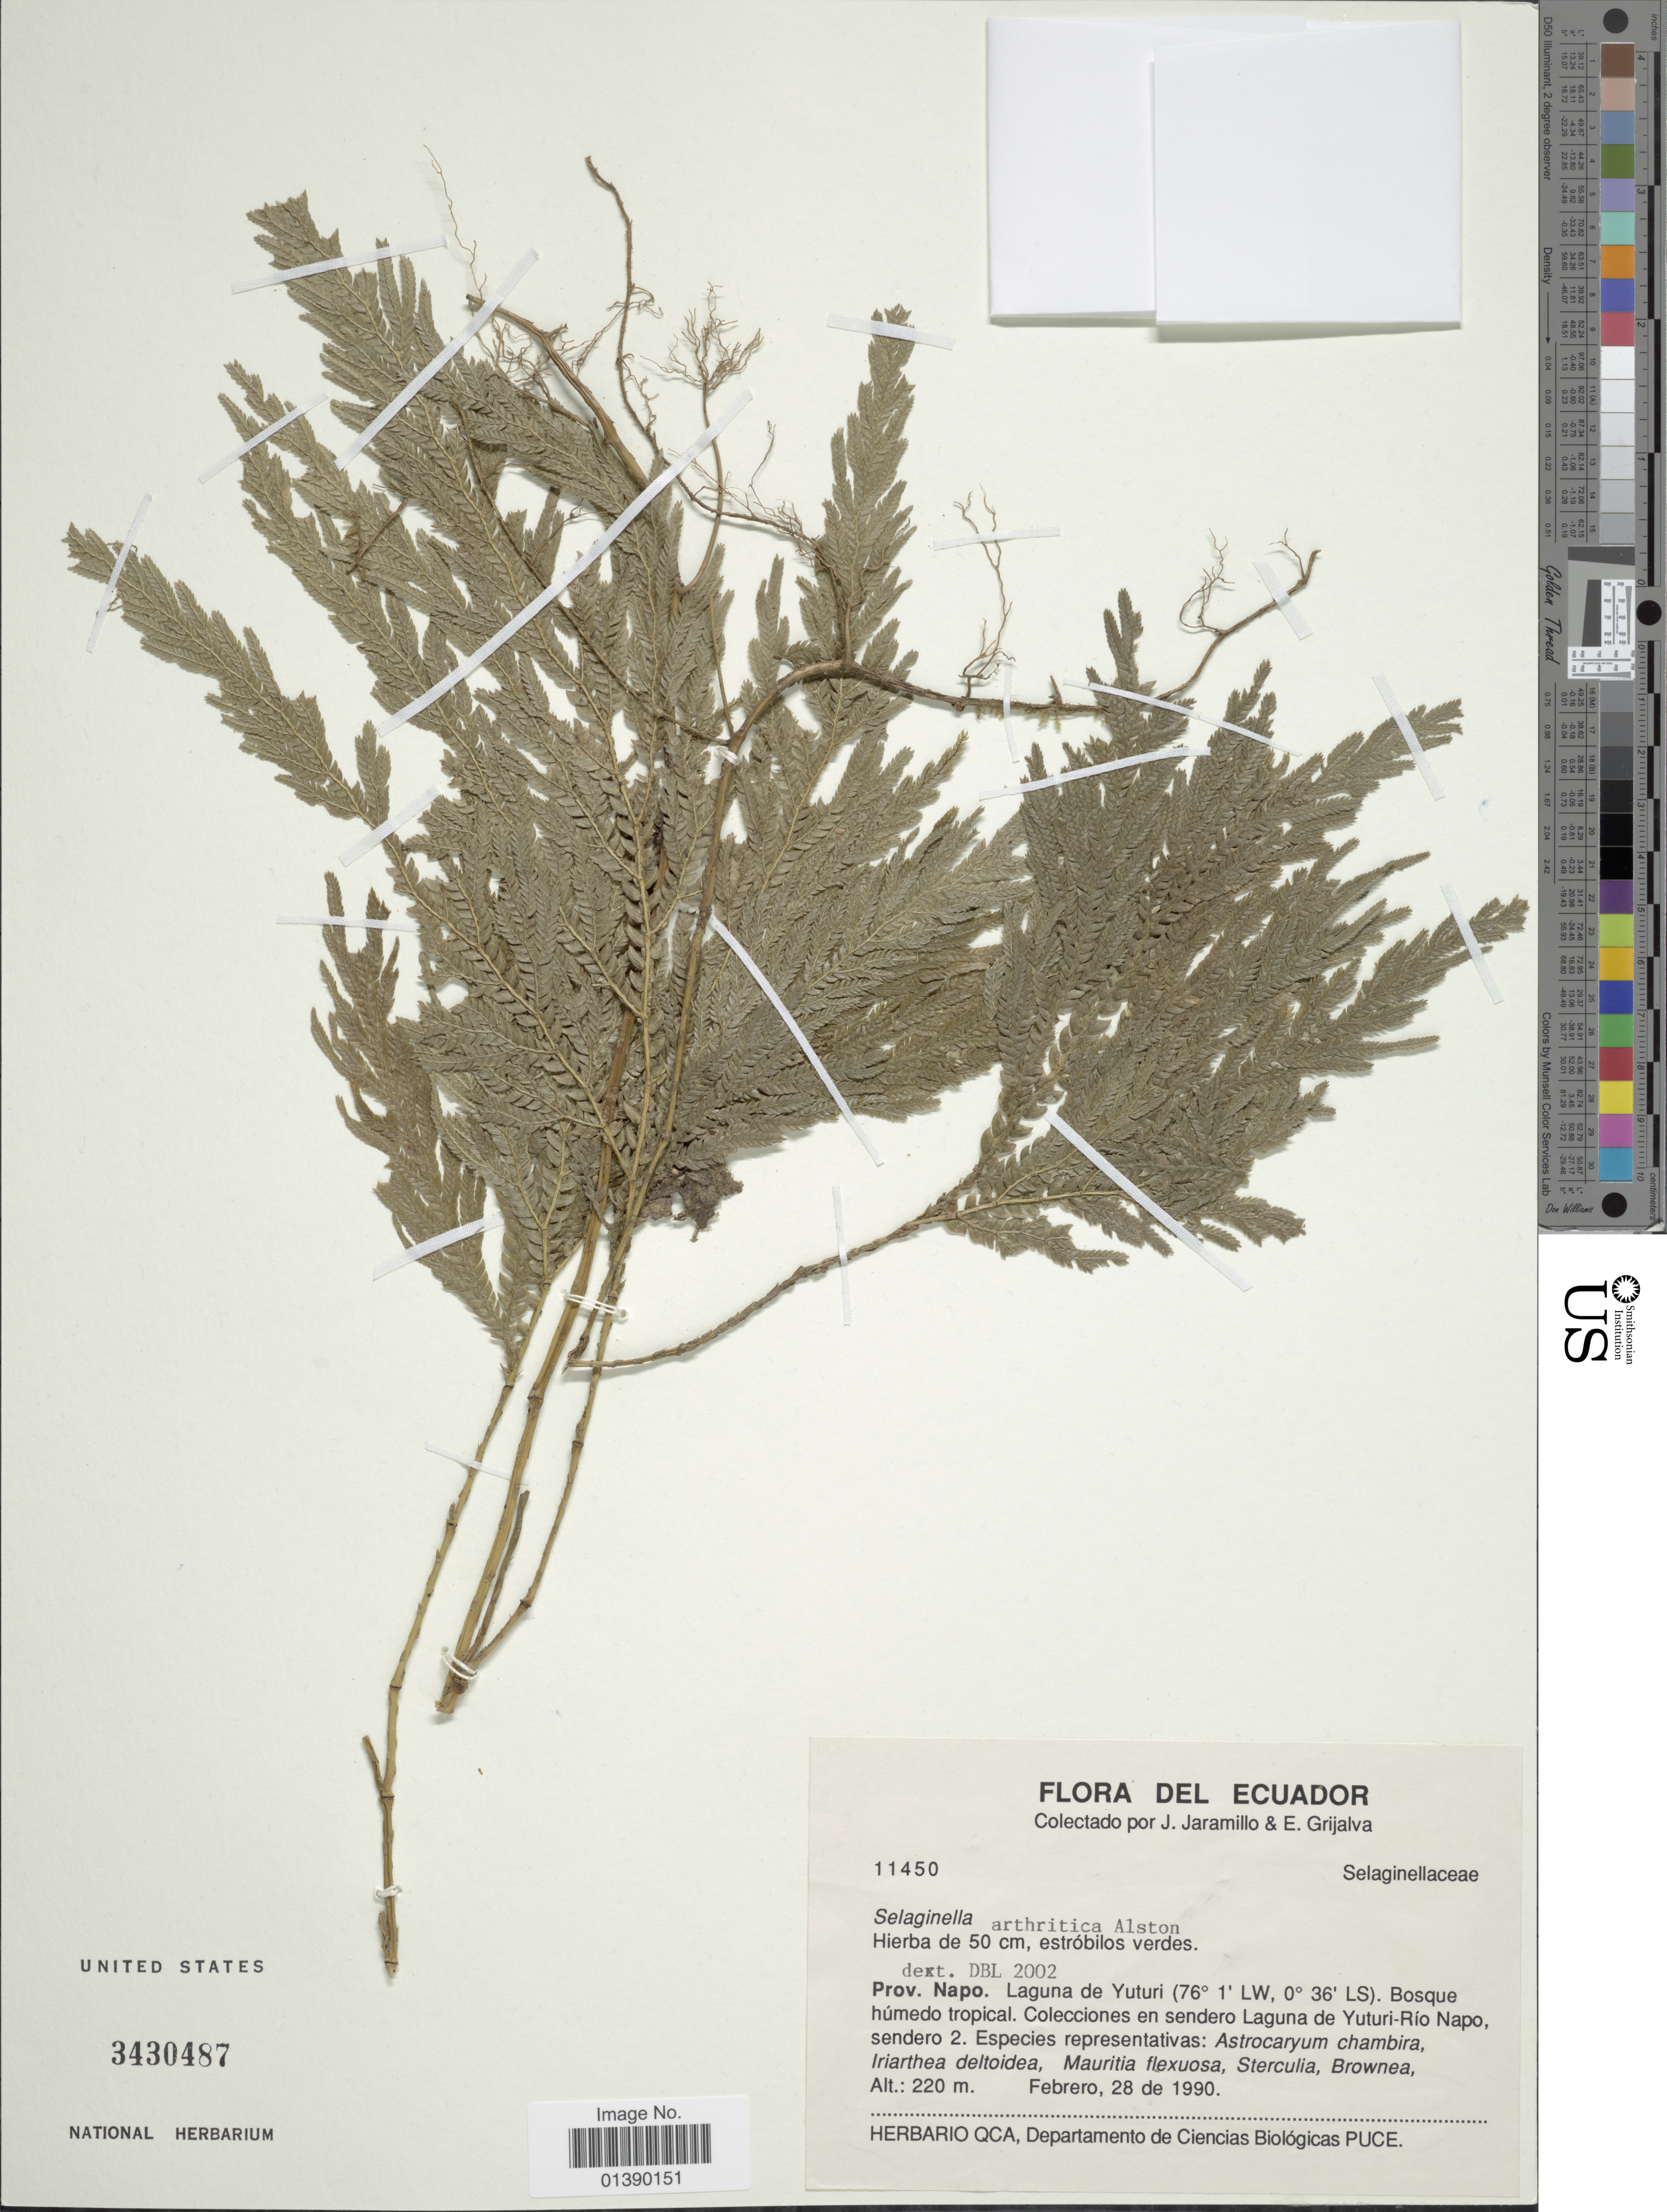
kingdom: Plantae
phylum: Tracheophyta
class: Lycopodiopsida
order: Selaginellales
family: Selaginellaceae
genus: Selaginella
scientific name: Selaginella arthritica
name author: Alston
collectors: J. Jaramillo & E. Grijalva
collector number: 11450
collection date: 1990-02-28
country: Ecuador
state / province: Napo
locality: Laguna de Yuturi. Bosque húmedo tropical. Coleccione en sendero Laguna de Yuturi-Río Napo, semdero 2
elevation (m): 220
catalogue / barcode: US 3430487